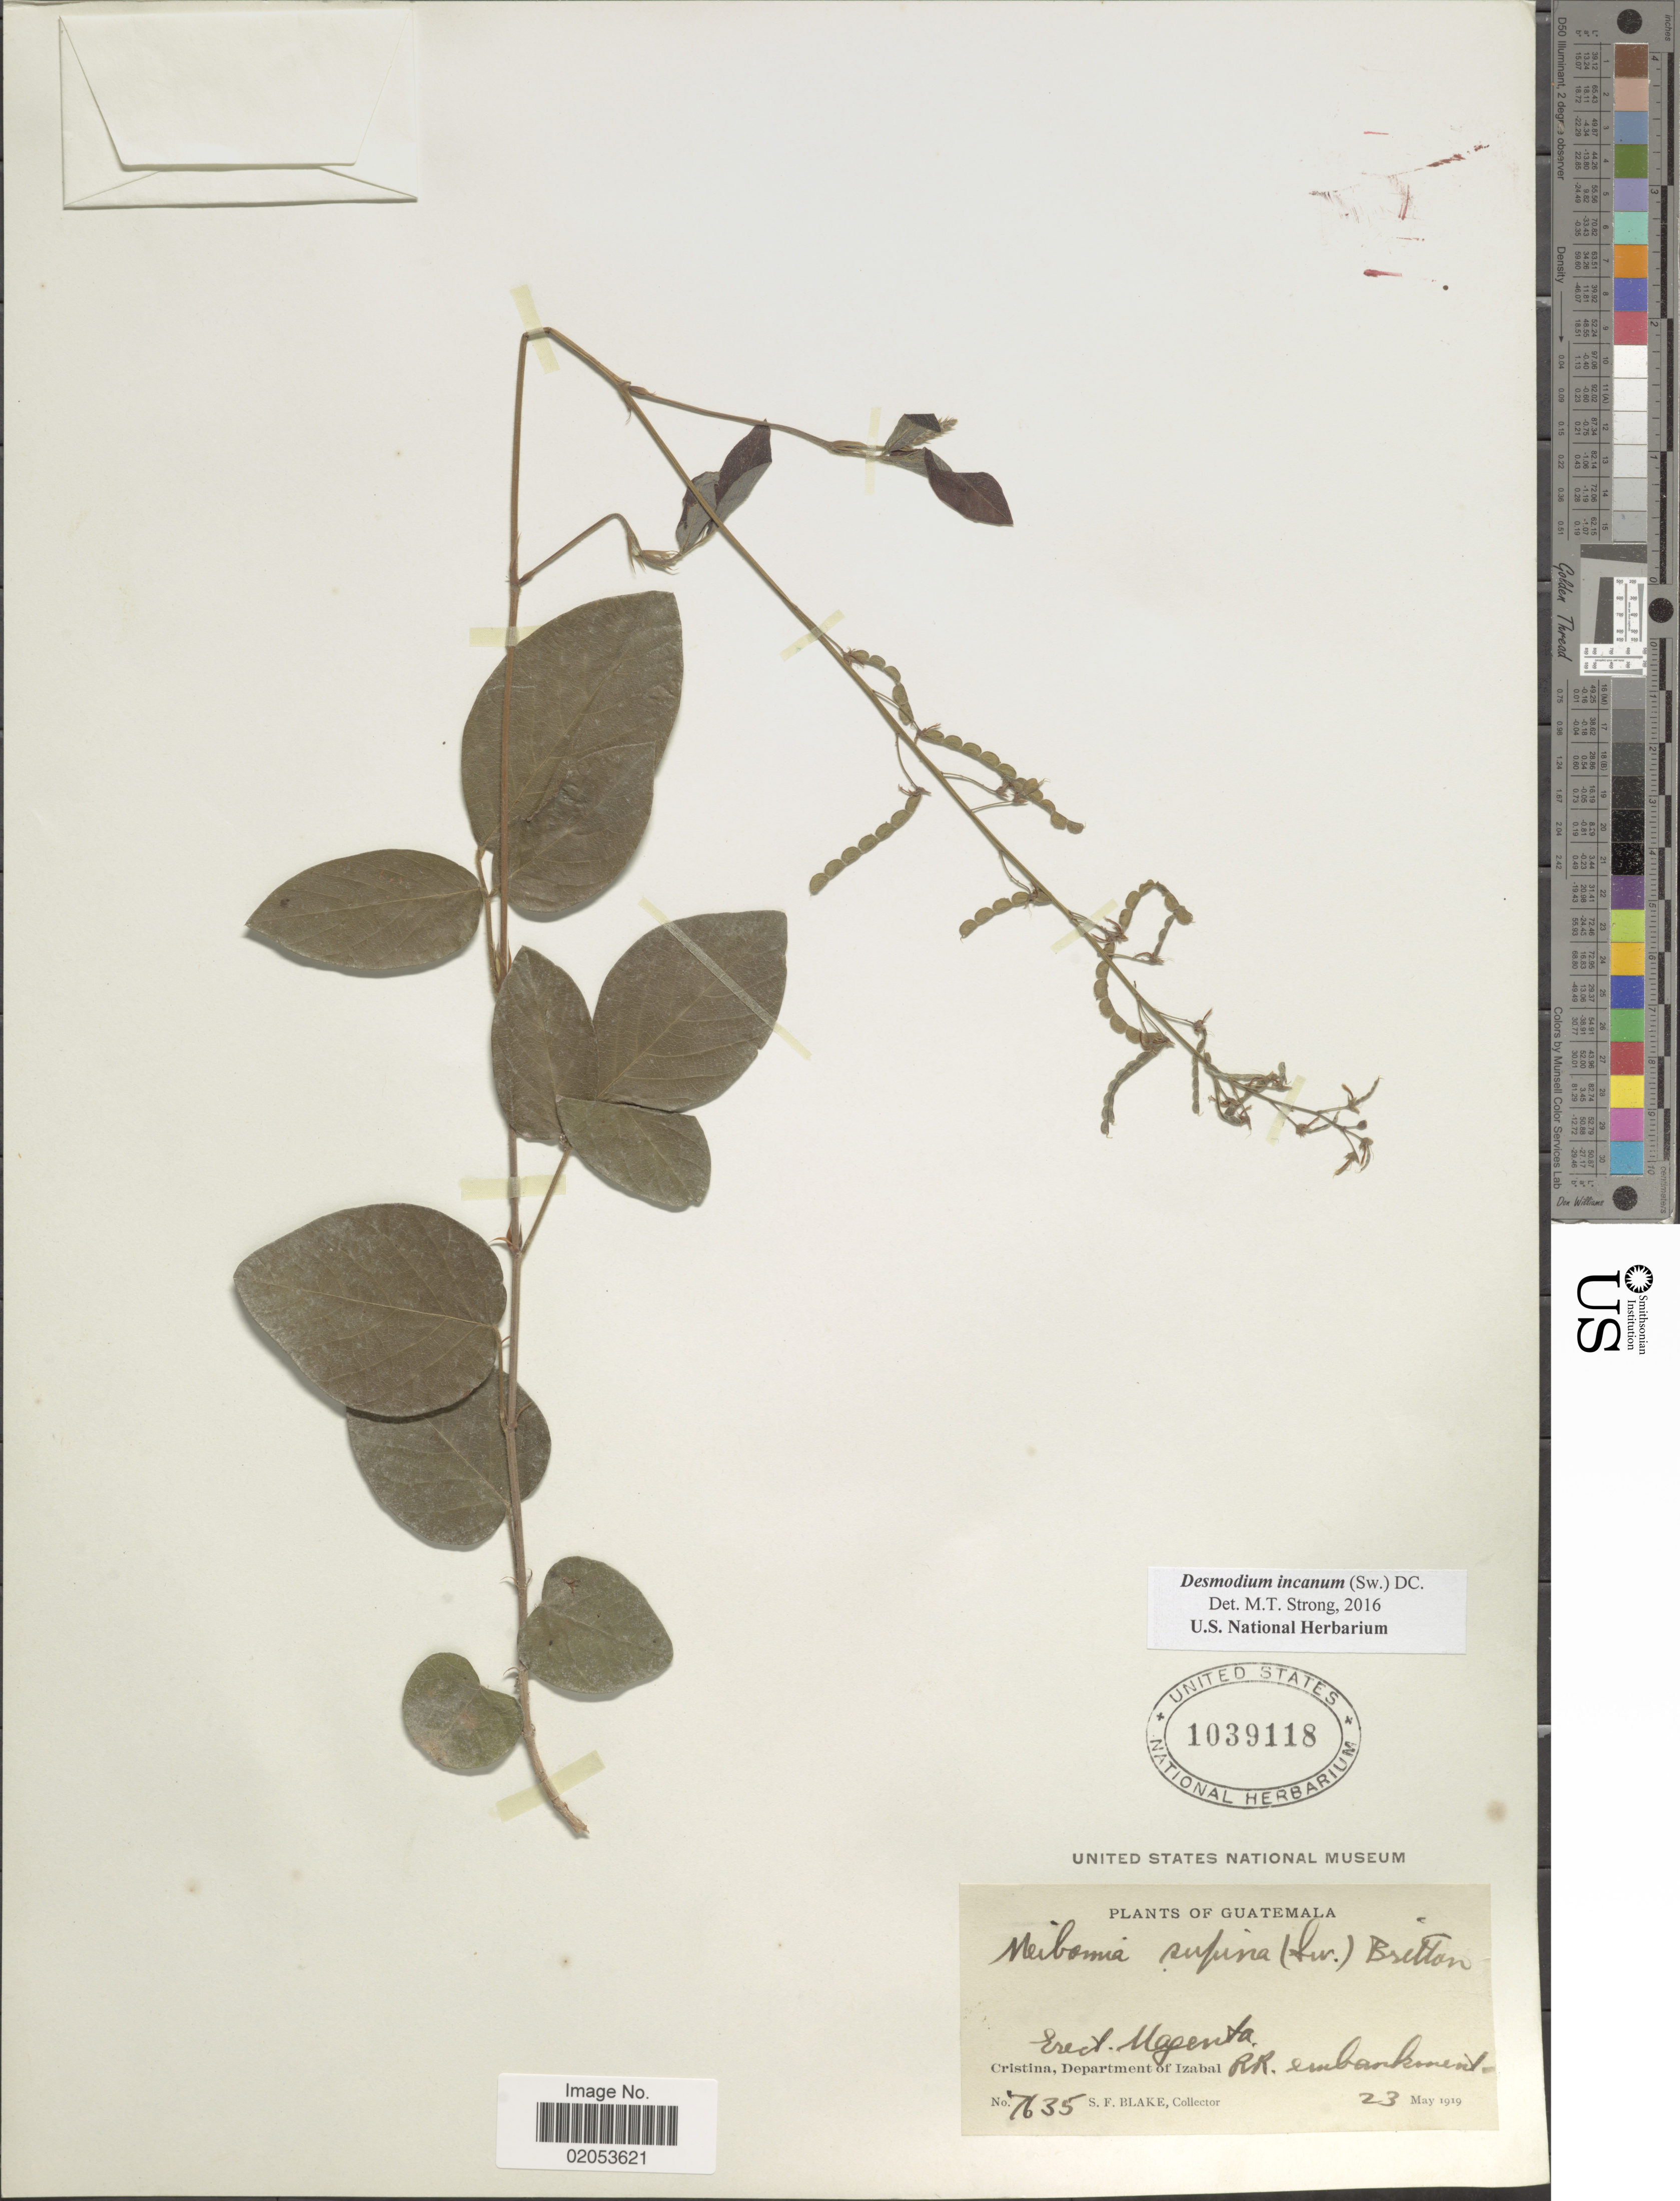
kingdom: Plantae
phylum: Tracheophyta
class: Magnoliopsida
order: Fabales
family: Fabaceae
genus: Desmodium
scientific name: Desmodium incanum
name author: (Sw.) DC.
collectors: S. Blake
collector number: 7635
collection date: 1919-05-23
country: Guatemala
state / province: Izabal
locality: Magenta, Cristina, RR. embankment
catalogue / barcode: US 1039118